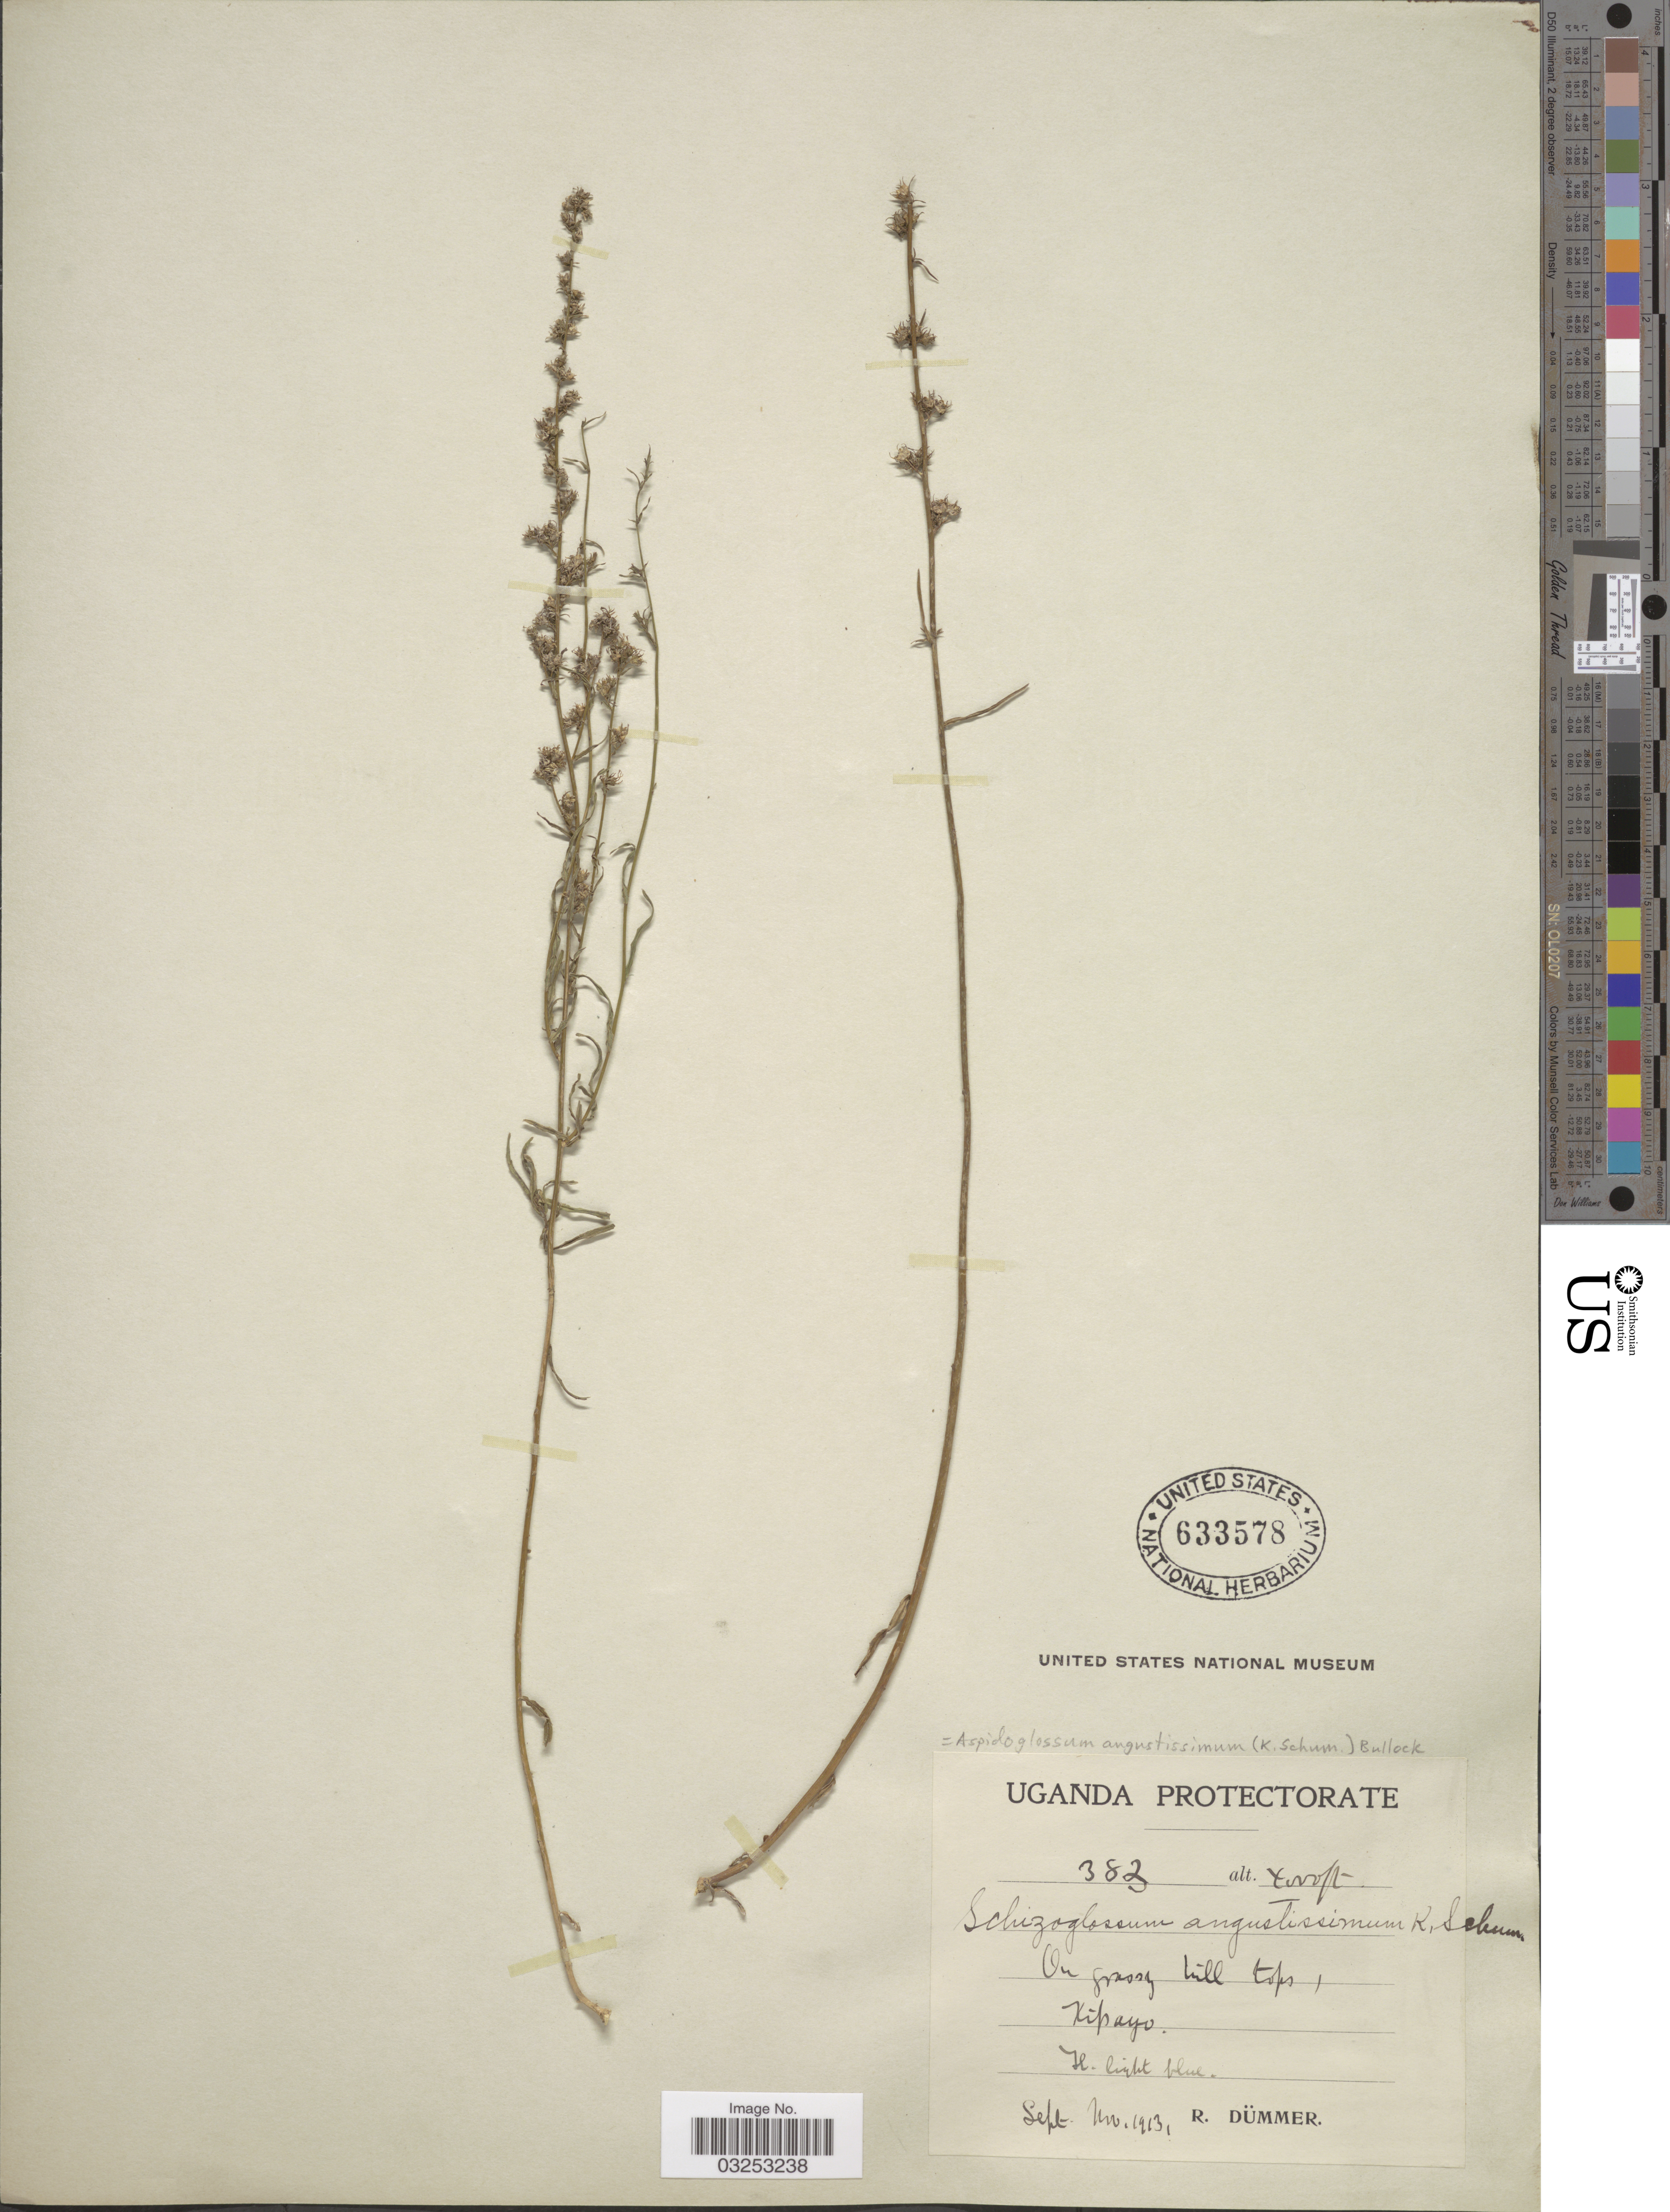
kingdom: Plantae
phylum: Tracheophyta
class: Magnoliopsida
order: Gentianales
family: Apocynaceae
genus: Aspidoglossum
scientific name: Aspidoglossum angustissimum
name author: (K. Schum.) Bullock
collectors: R. A. Dümmer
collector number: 382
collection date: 1913-09/1913-11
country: Uganda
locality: Uganda Protectorate. On grassy hill top, Kipayo.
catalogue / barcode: US 633578